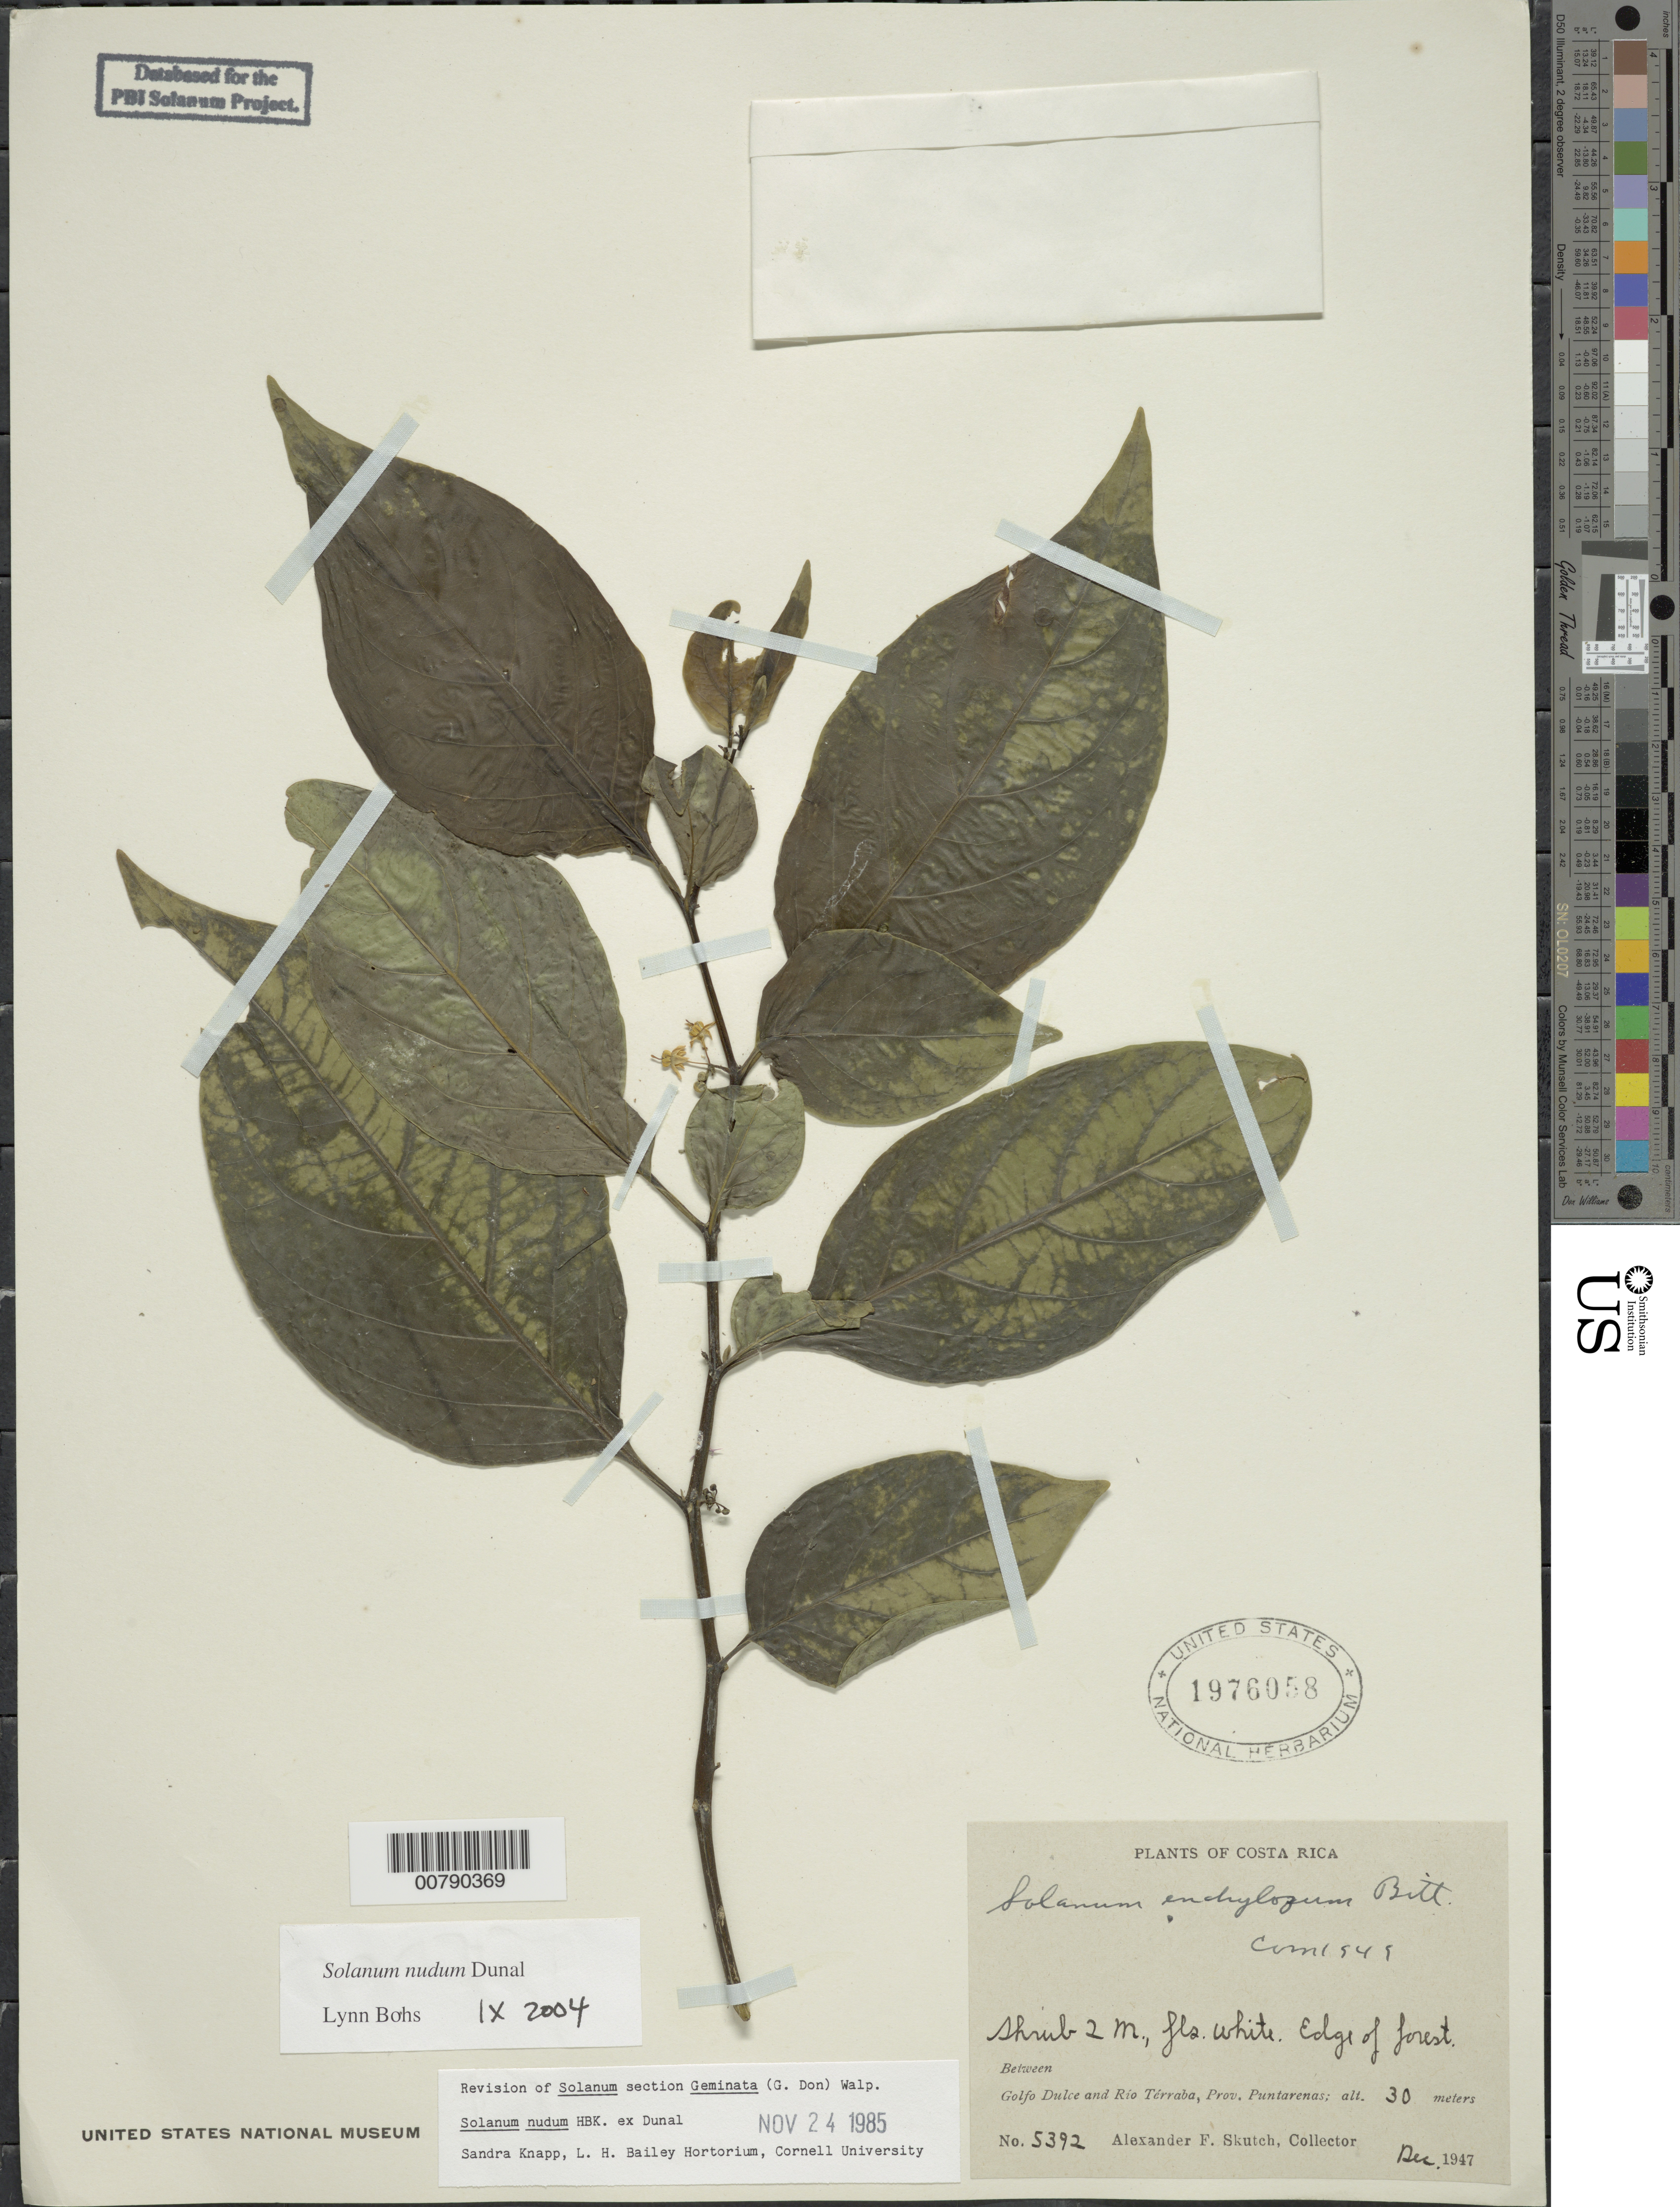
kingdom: Plantae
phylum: Tracheophyta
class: Magnoliopsida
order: Solanales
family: Solanaceae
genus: Solanum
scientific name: Solanum nudum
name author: Dunal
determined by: Bohs, L. A.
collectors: A. F. Skutch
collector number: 5392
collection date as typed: Dec 1947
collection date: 1947-12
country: Costa Rica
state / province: Puntarenas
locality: Golfo Dulce and Río Térraba.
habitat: Edge of forest.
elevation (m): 30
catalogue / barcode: US 1976958